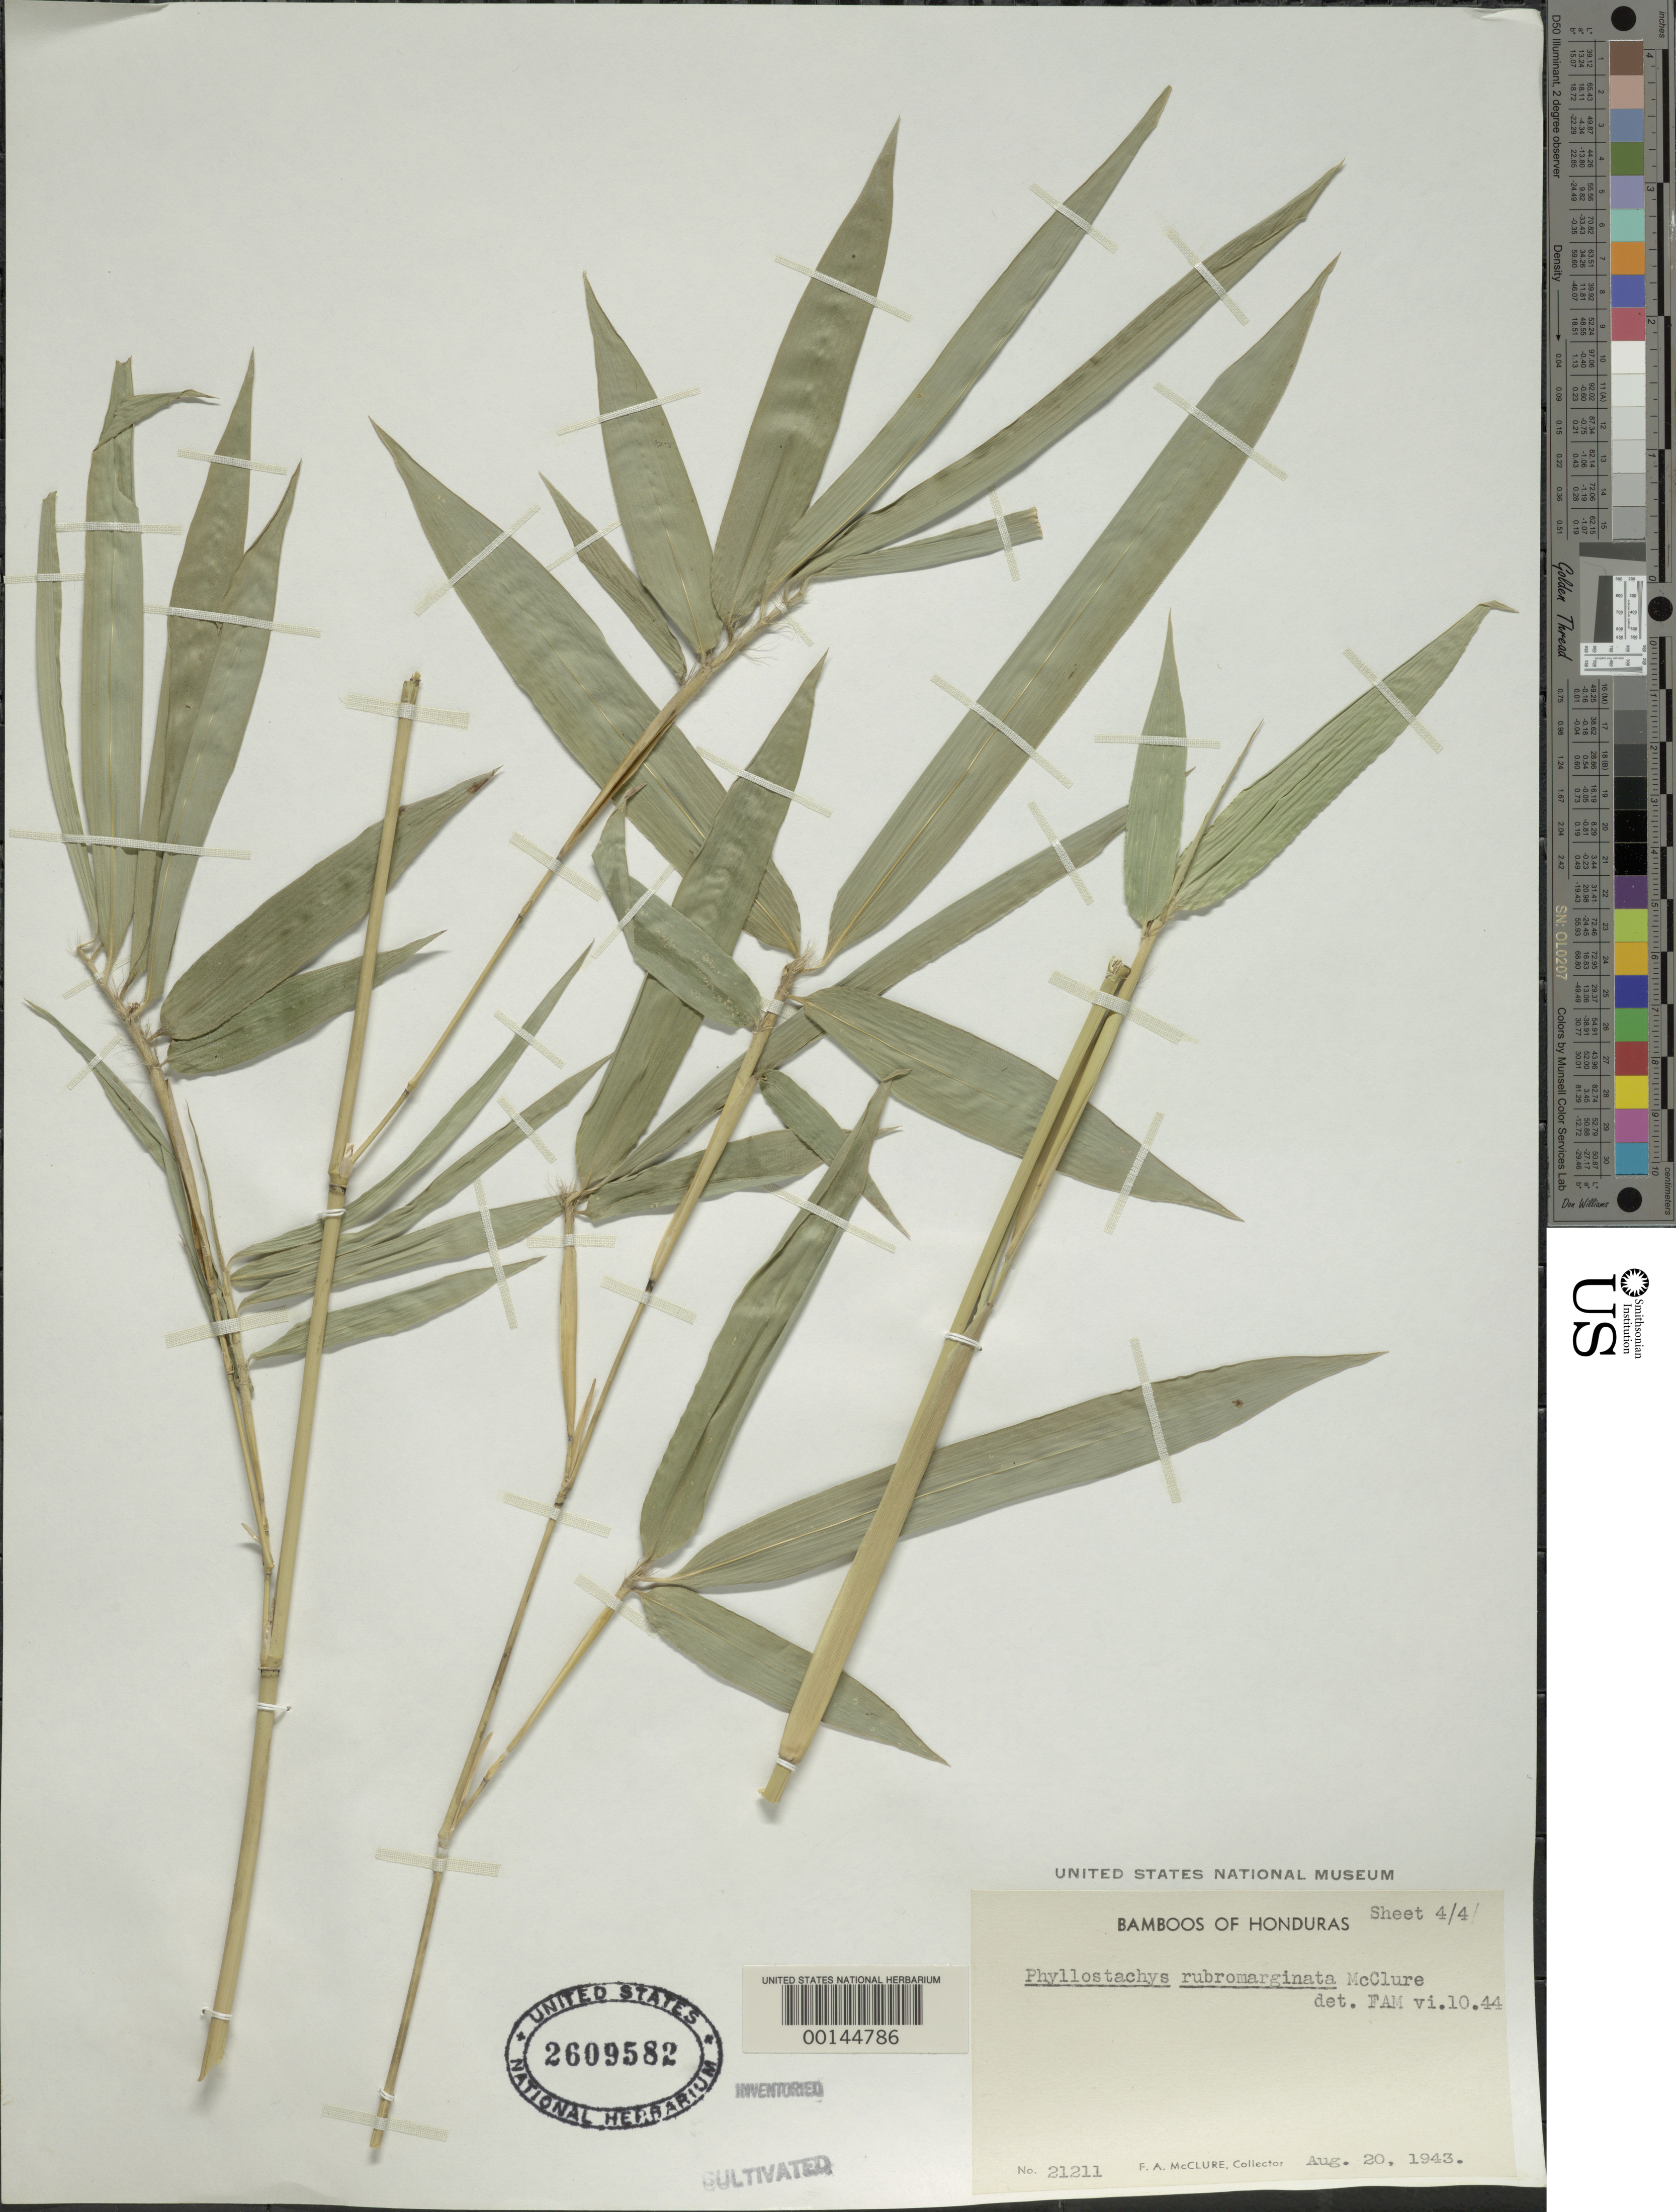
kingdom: Plantae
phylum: Tracheophyta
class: Liliopsida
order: Poales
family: Poaceae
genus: Phyllostachys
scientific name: Phyllostachys rubromarginata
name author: McClure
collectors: F. A. McClure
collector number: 21211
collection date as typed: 20 Aug 1944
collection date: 1944-08-20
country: Honduras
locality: Lancetilla, experiment station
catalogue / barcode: US 2609582